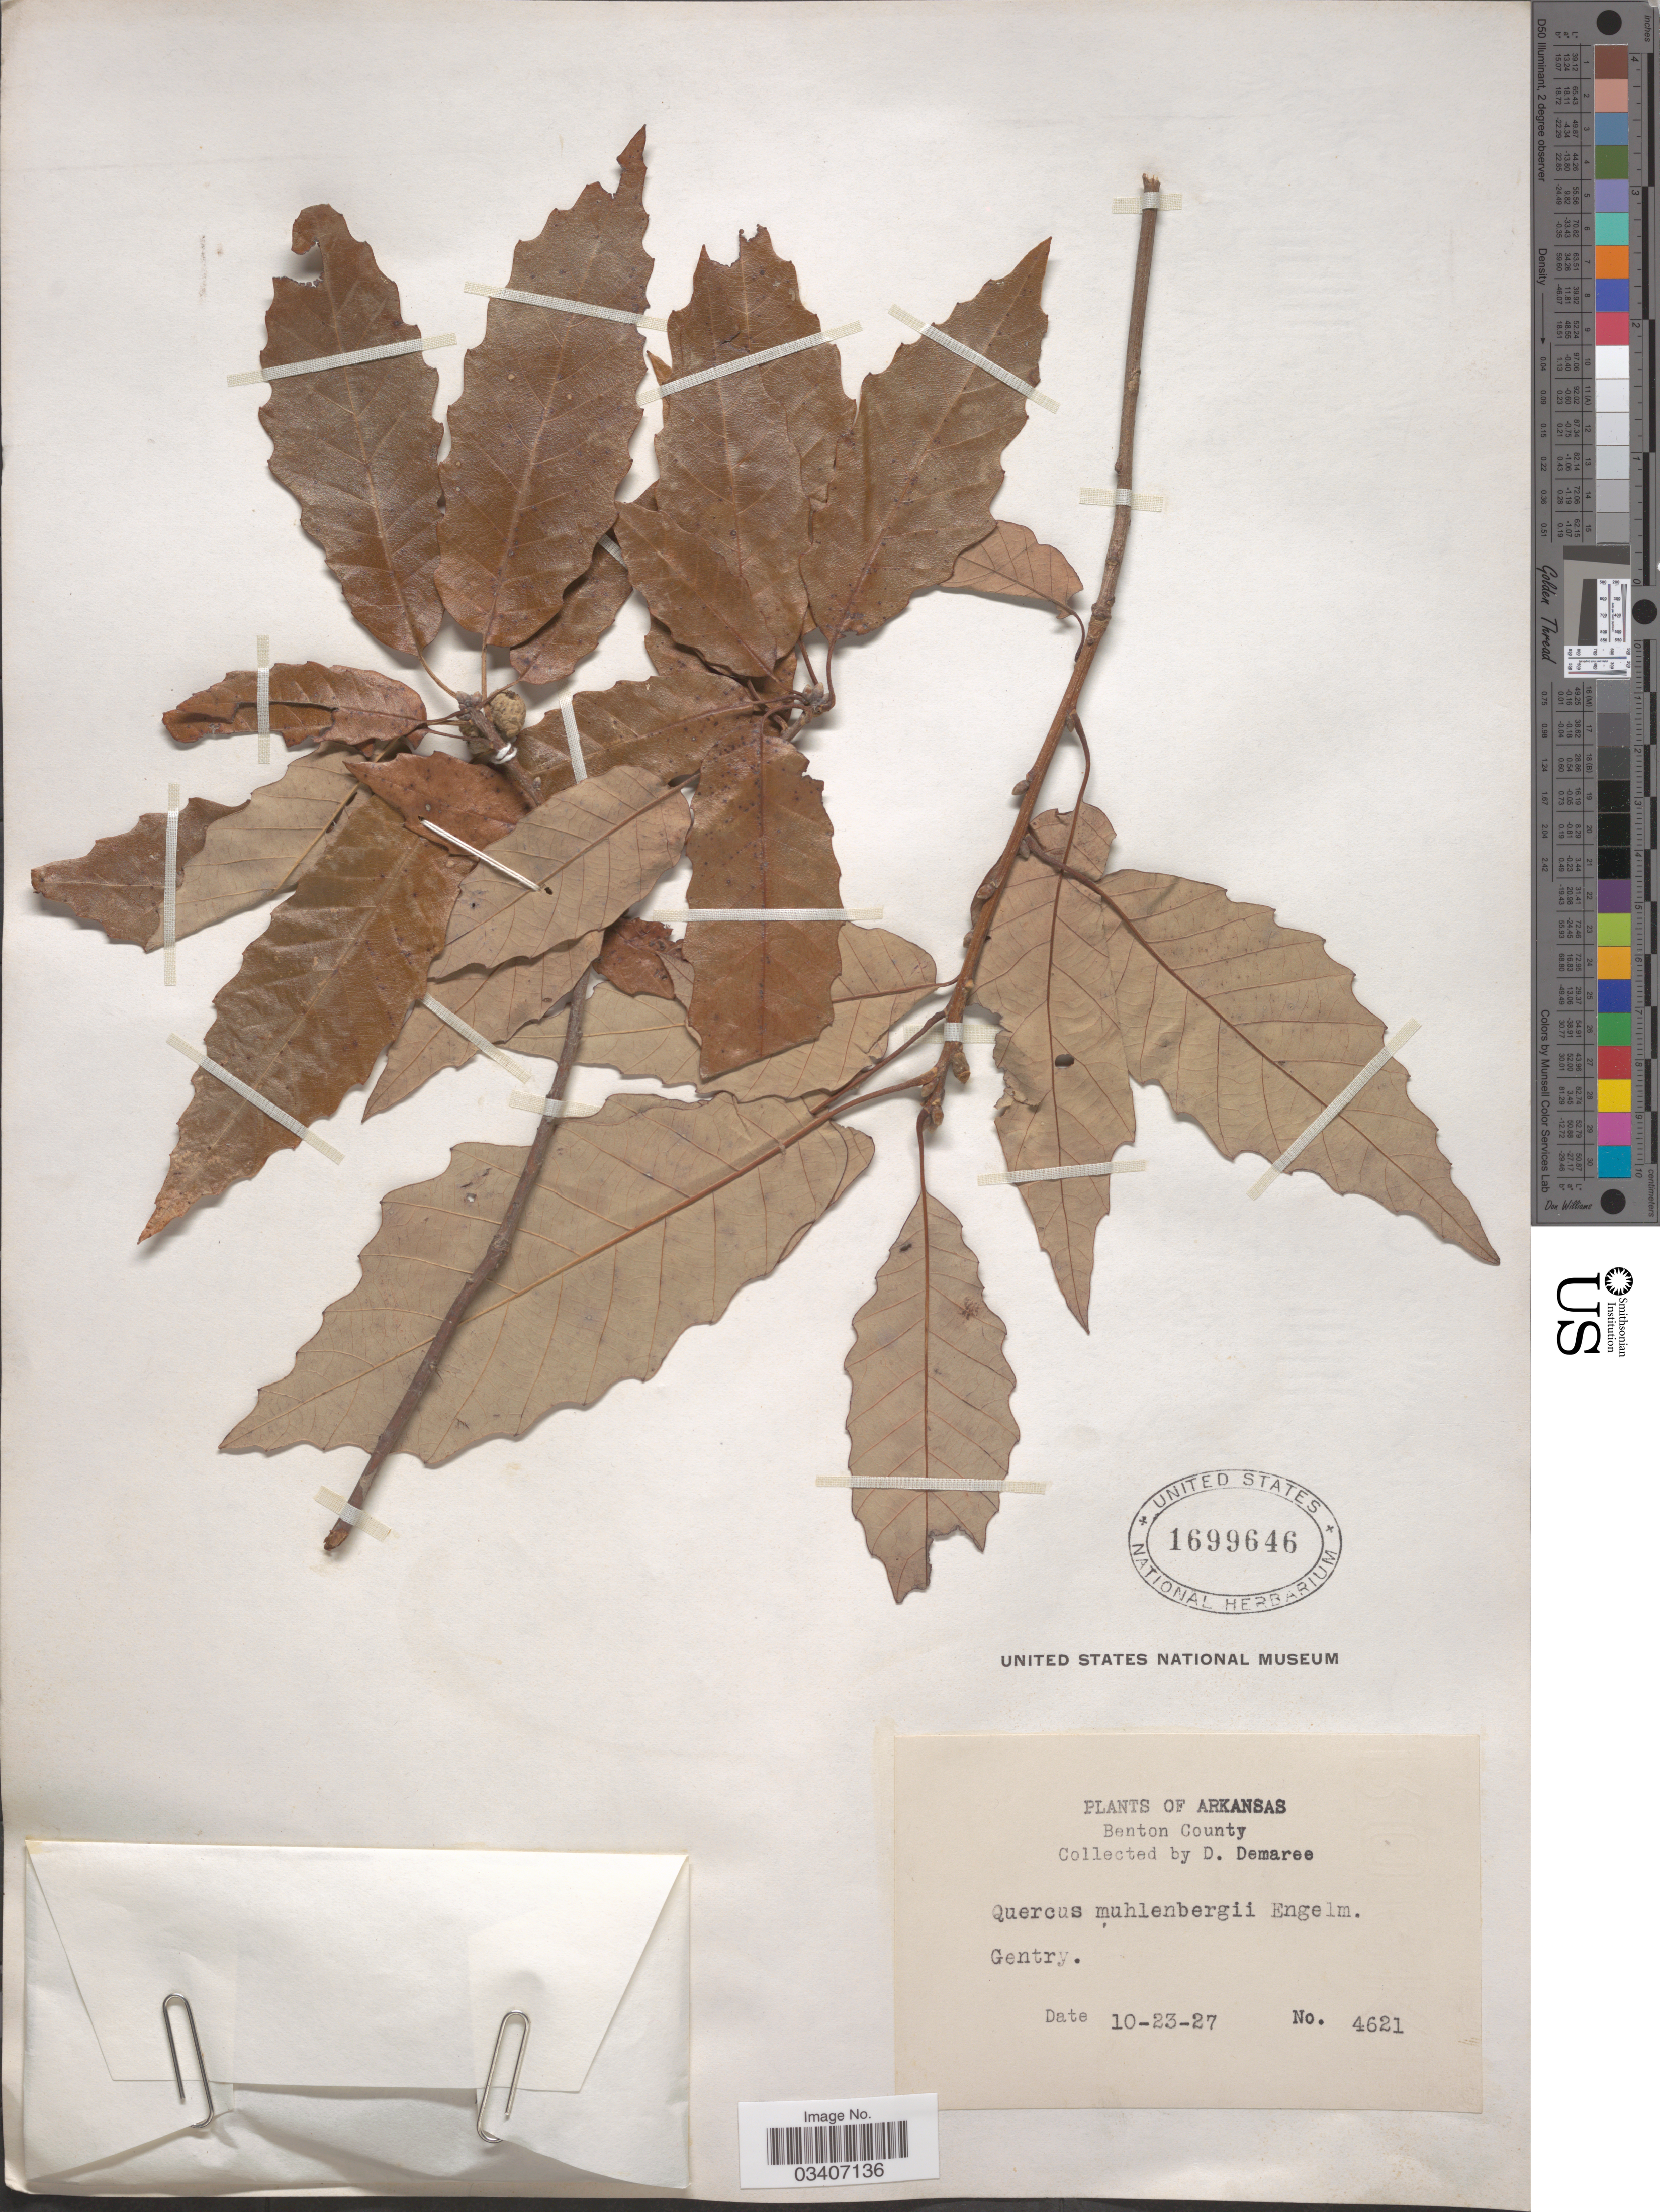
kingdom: Plantae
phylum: Tracheophyta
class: Magnoliopsida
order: Fagales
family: Fagaceae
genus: Quercus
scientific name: Quercus muehlenbergii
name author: Engelm.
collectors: D. Demaree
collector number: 4621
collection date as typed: Transcribed d/m/y: 23/10/27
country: United States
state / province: Arkansas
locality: Benton County. Gentry.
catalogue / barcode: US 1699646